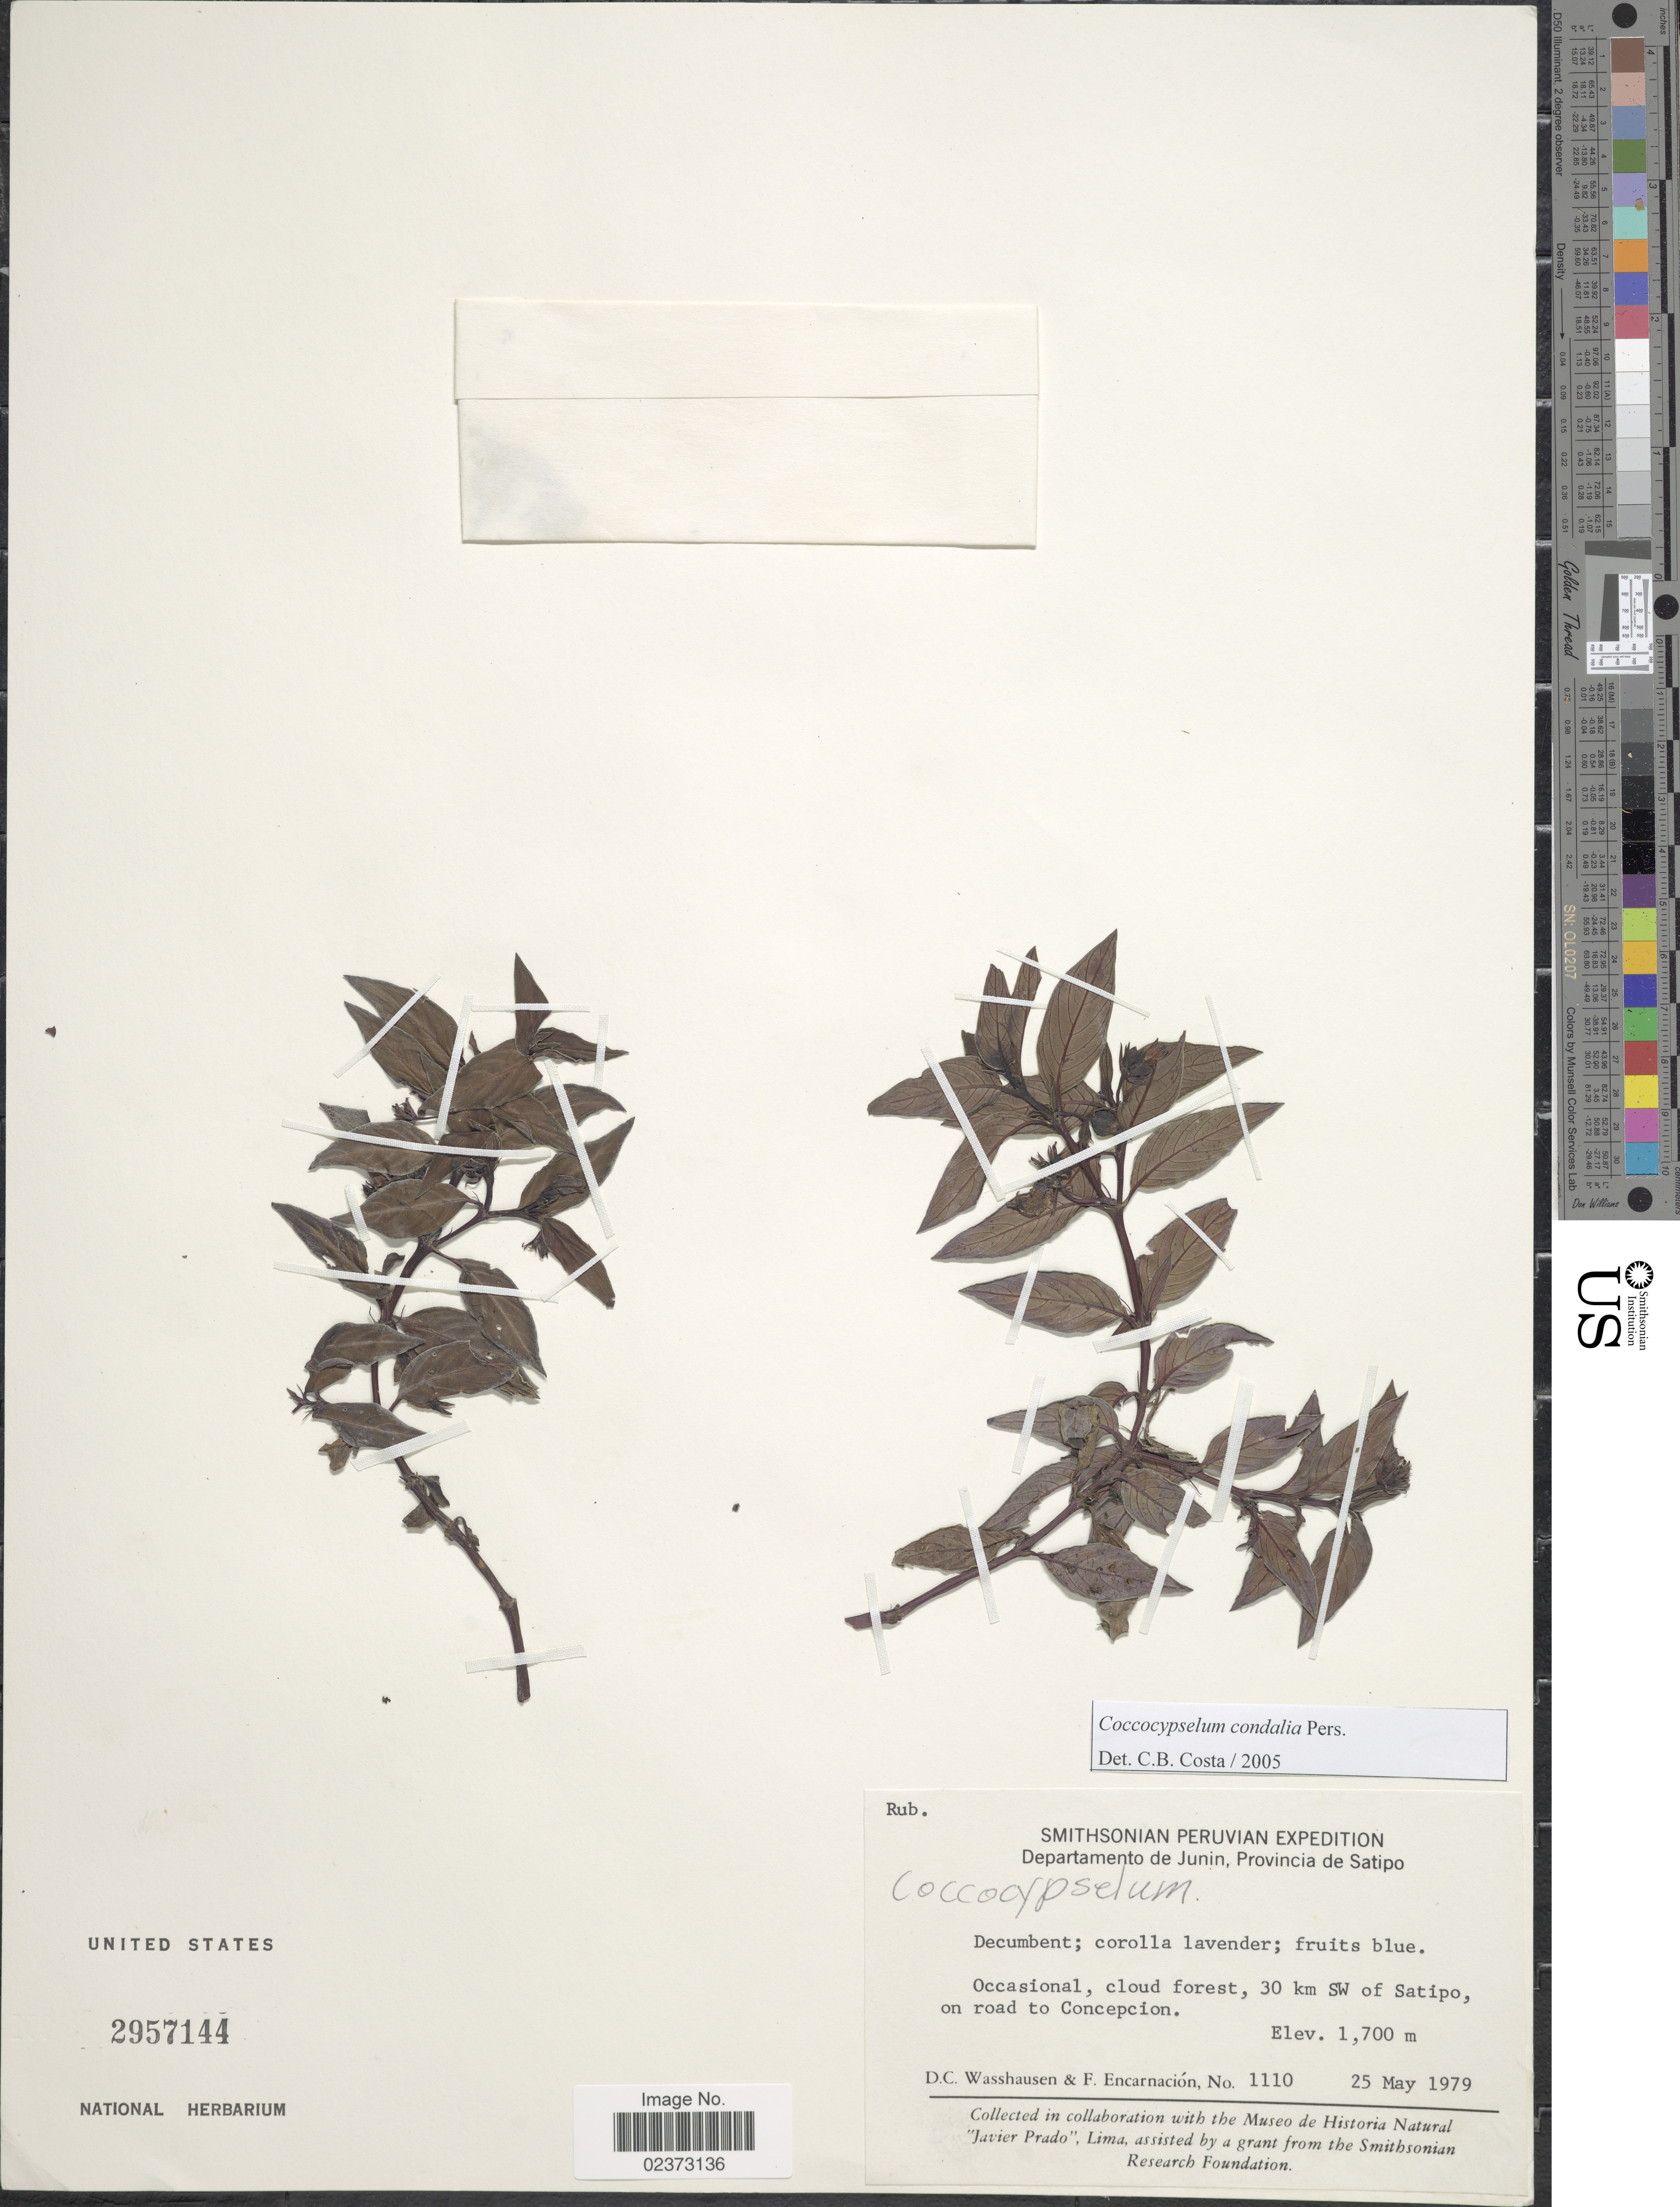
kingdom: Plantae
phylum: Tracheophyta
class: Magnoliopsida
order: Gentianales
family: Rubiaceae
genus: Coccocypselum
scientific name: Coccocypselum condalia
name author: Pers.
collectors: D. C. Wasshausen & F. Encarnación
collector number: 1110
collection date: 1979-05-25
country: Peru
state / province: Junín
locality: Departamento de Junin, Provincia de Satipo, 30 km SW of Satipo, on road to Concepcion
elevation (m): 1700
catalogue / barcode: US 2957144